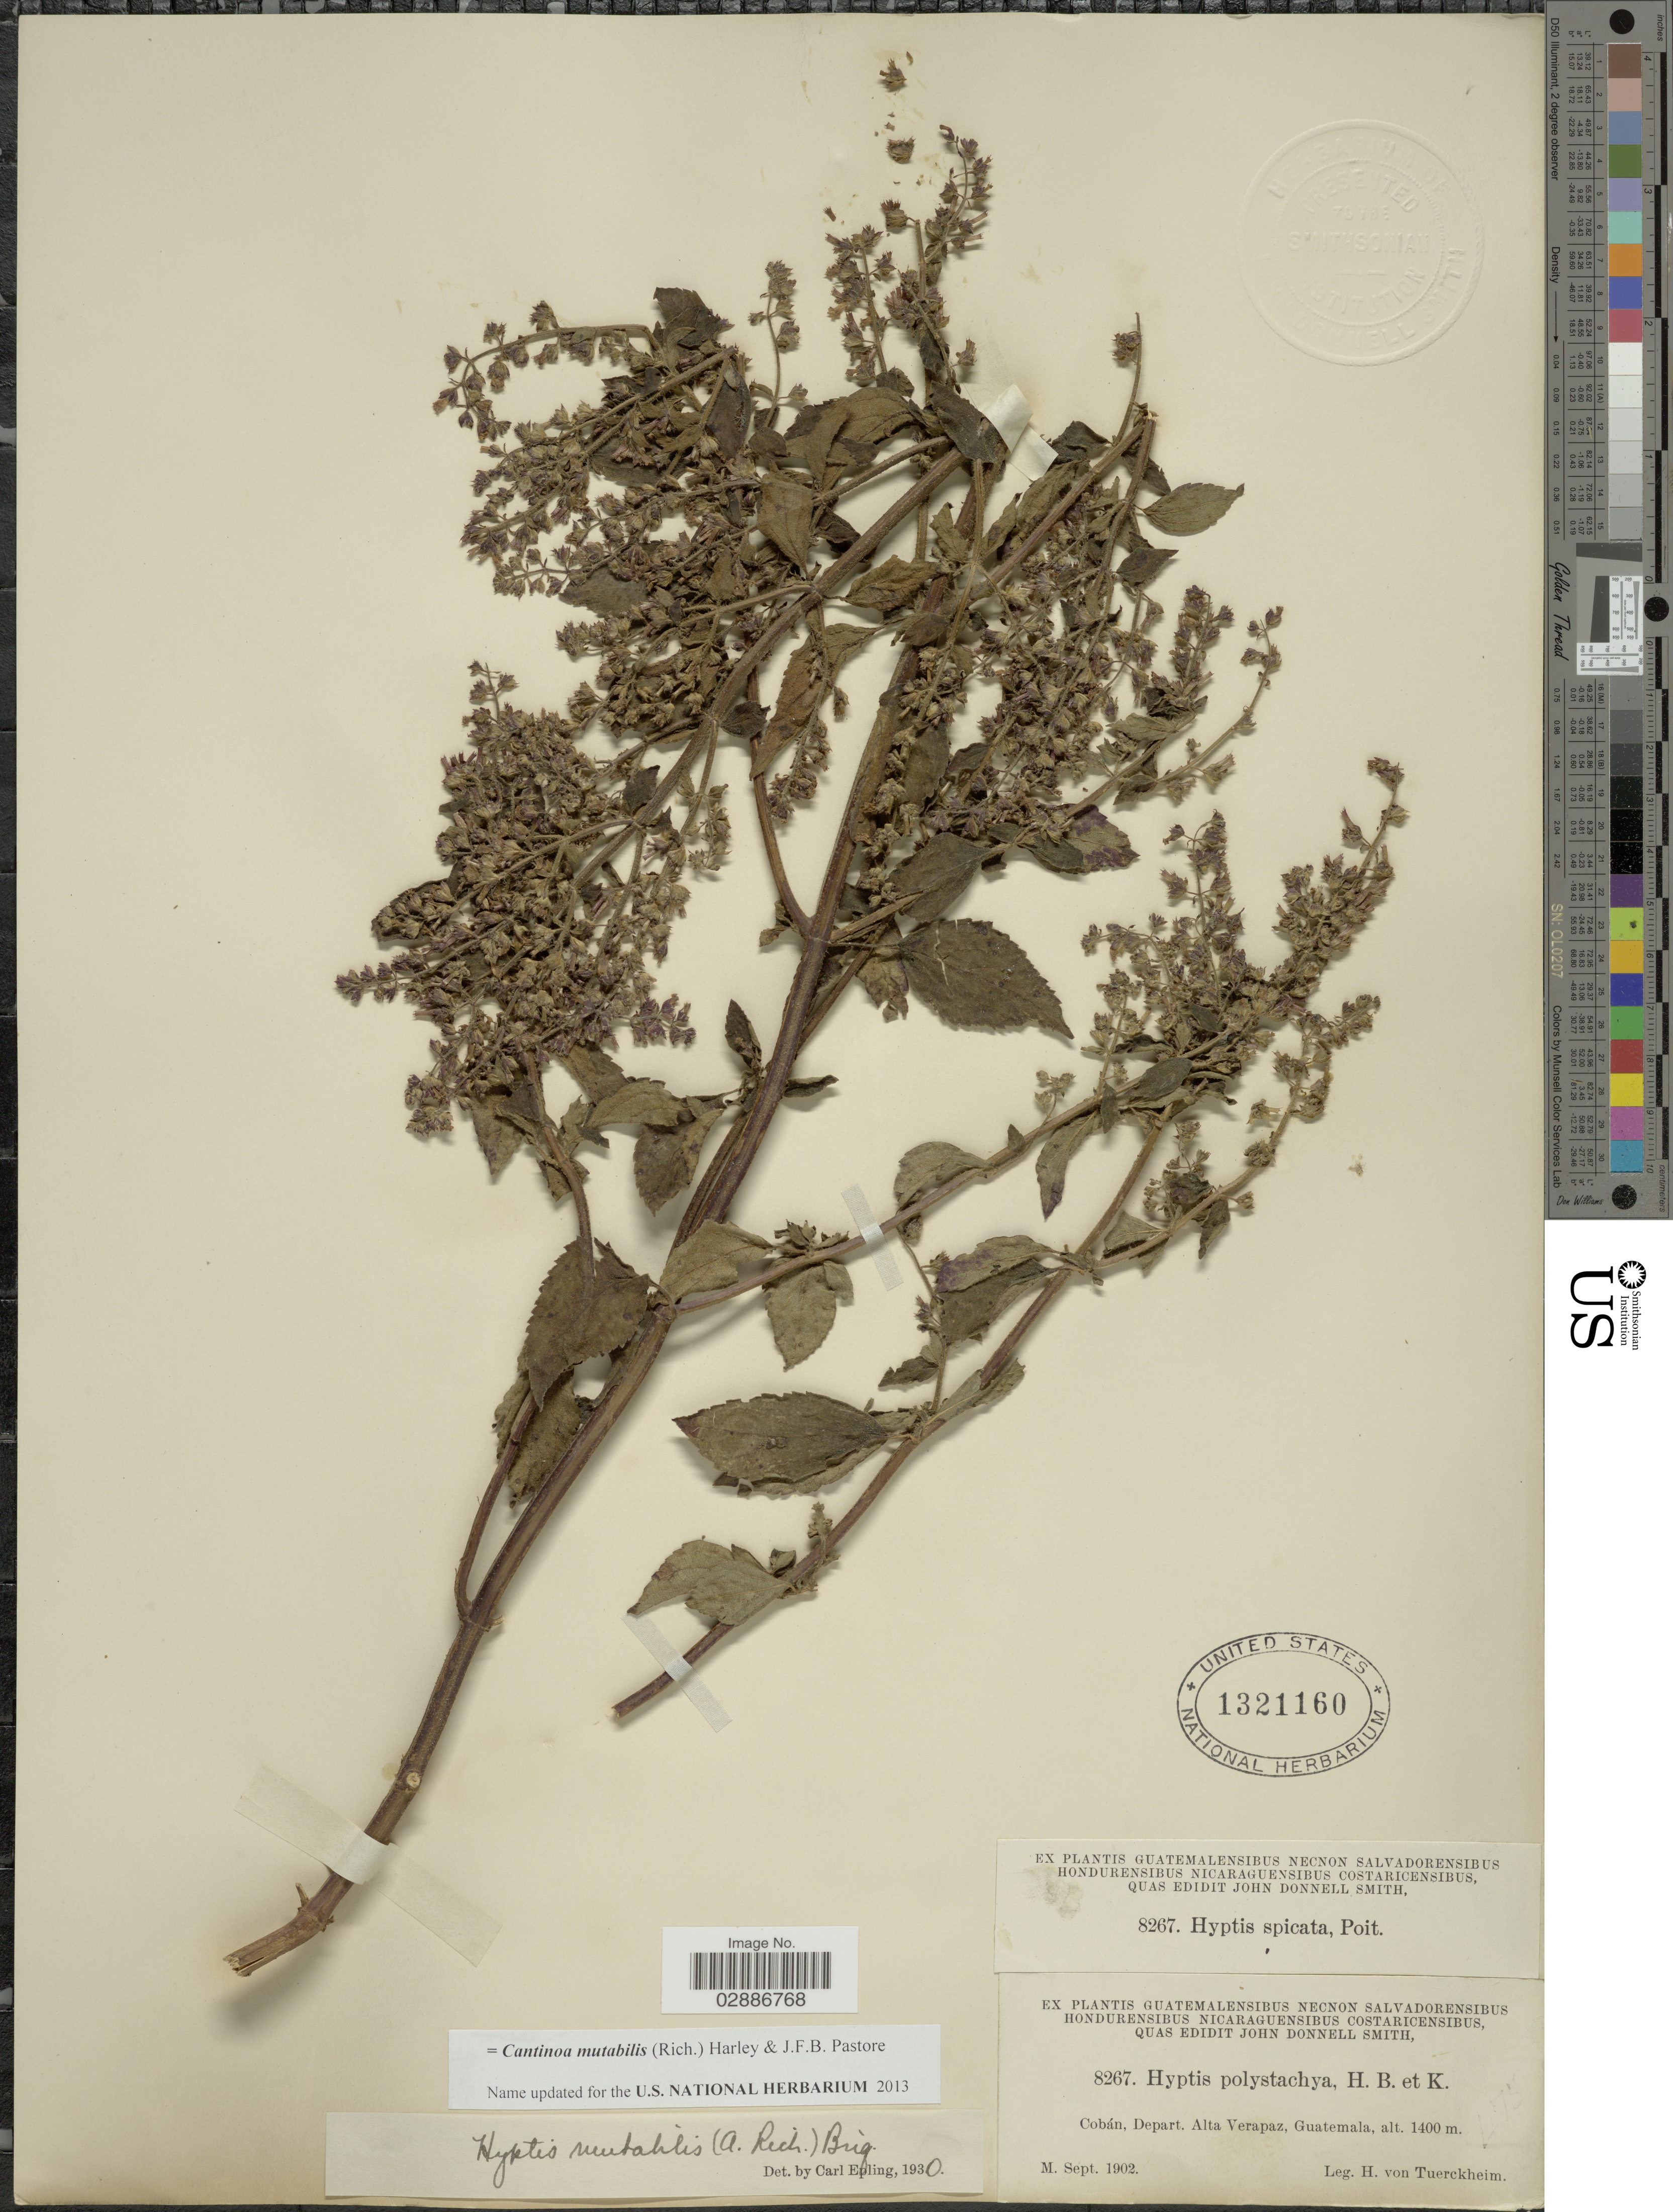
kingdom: Plantae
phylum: Tracheophyta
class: Magnoliopsida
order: Lamiales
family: Lamiaceae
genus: Cantinoa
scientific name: Cantinoa mutabilis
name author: (Rich.) Harley & J.F.B. Pastore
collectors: H. von Türckheim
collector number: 8267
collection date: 1902-09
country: Guatemala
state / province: Alta Verapaz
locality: Cobán, Depart. Alta Verapaz.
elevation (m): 1400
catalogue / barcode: US 1321160